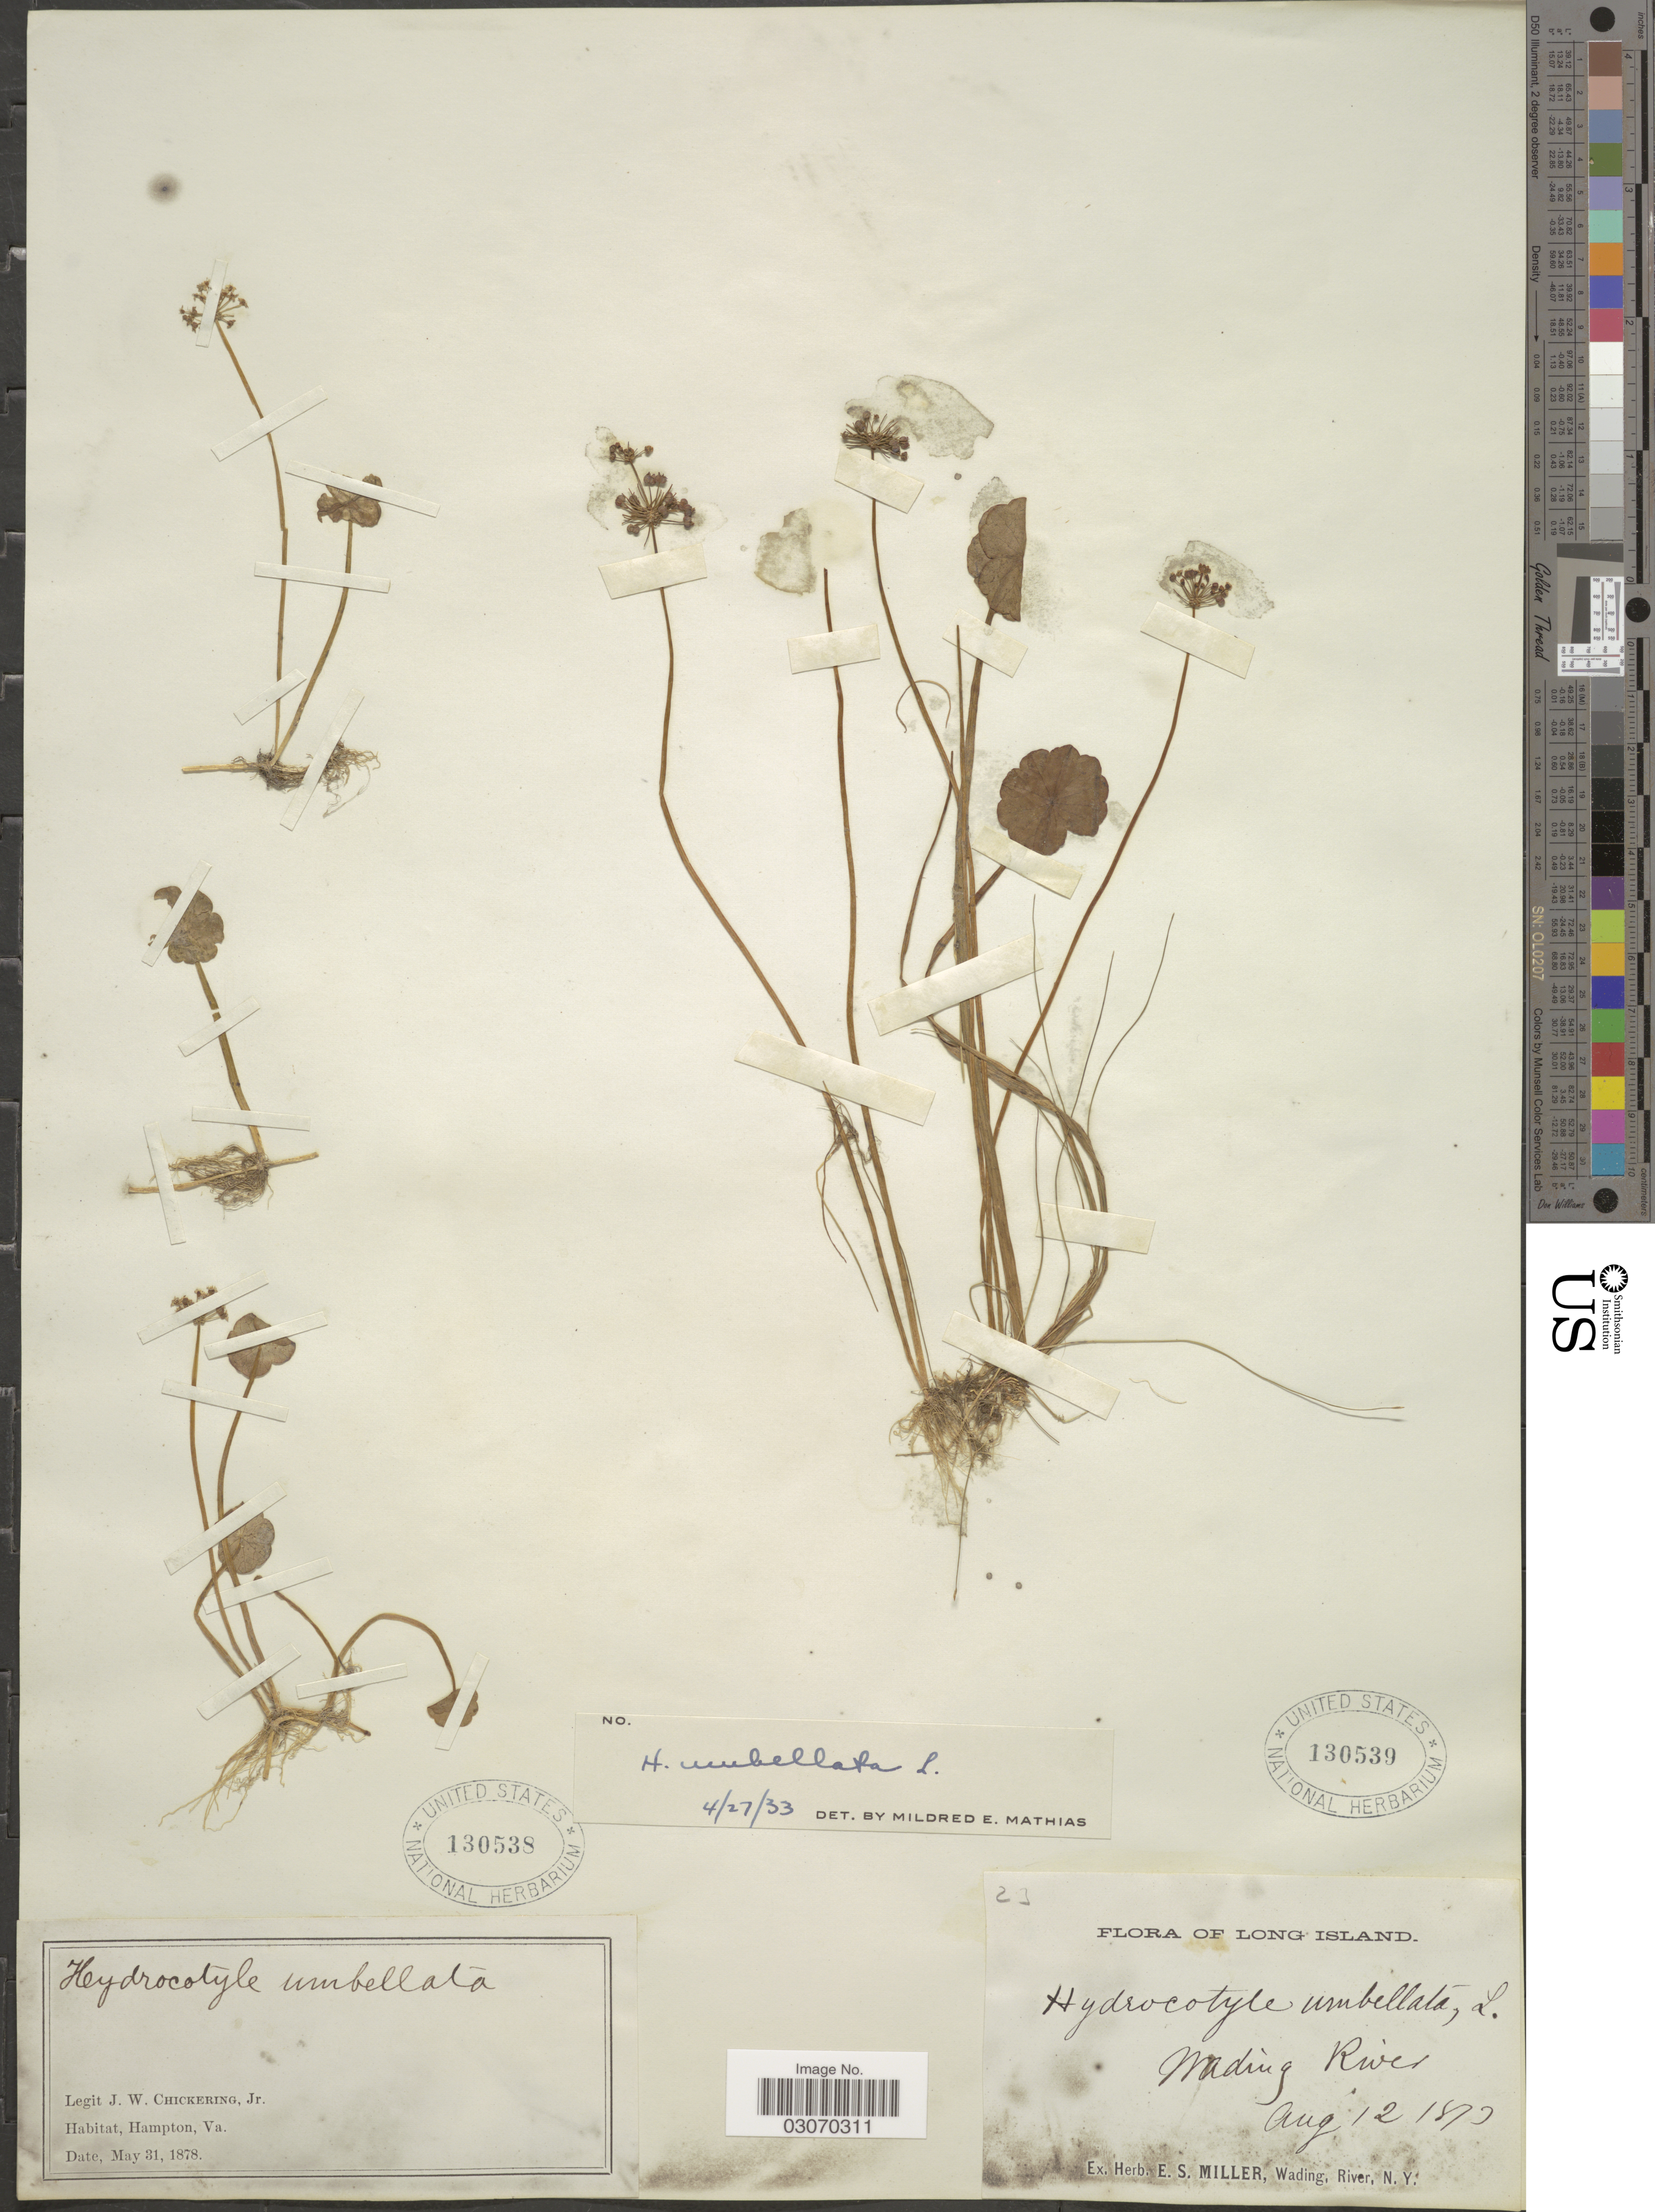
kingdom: Plantae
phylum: Tracheophyta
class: Magnoliopsida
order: Apiales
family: Araliaceae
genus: Hydrocotyle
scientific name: Hydrocotyle umbellata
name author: L.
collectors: ex herb. E. S. Miller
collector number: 23?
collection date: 1873-08-12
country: United States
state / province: New York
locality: Long Island. Wading River.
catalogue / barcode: US 130539-2